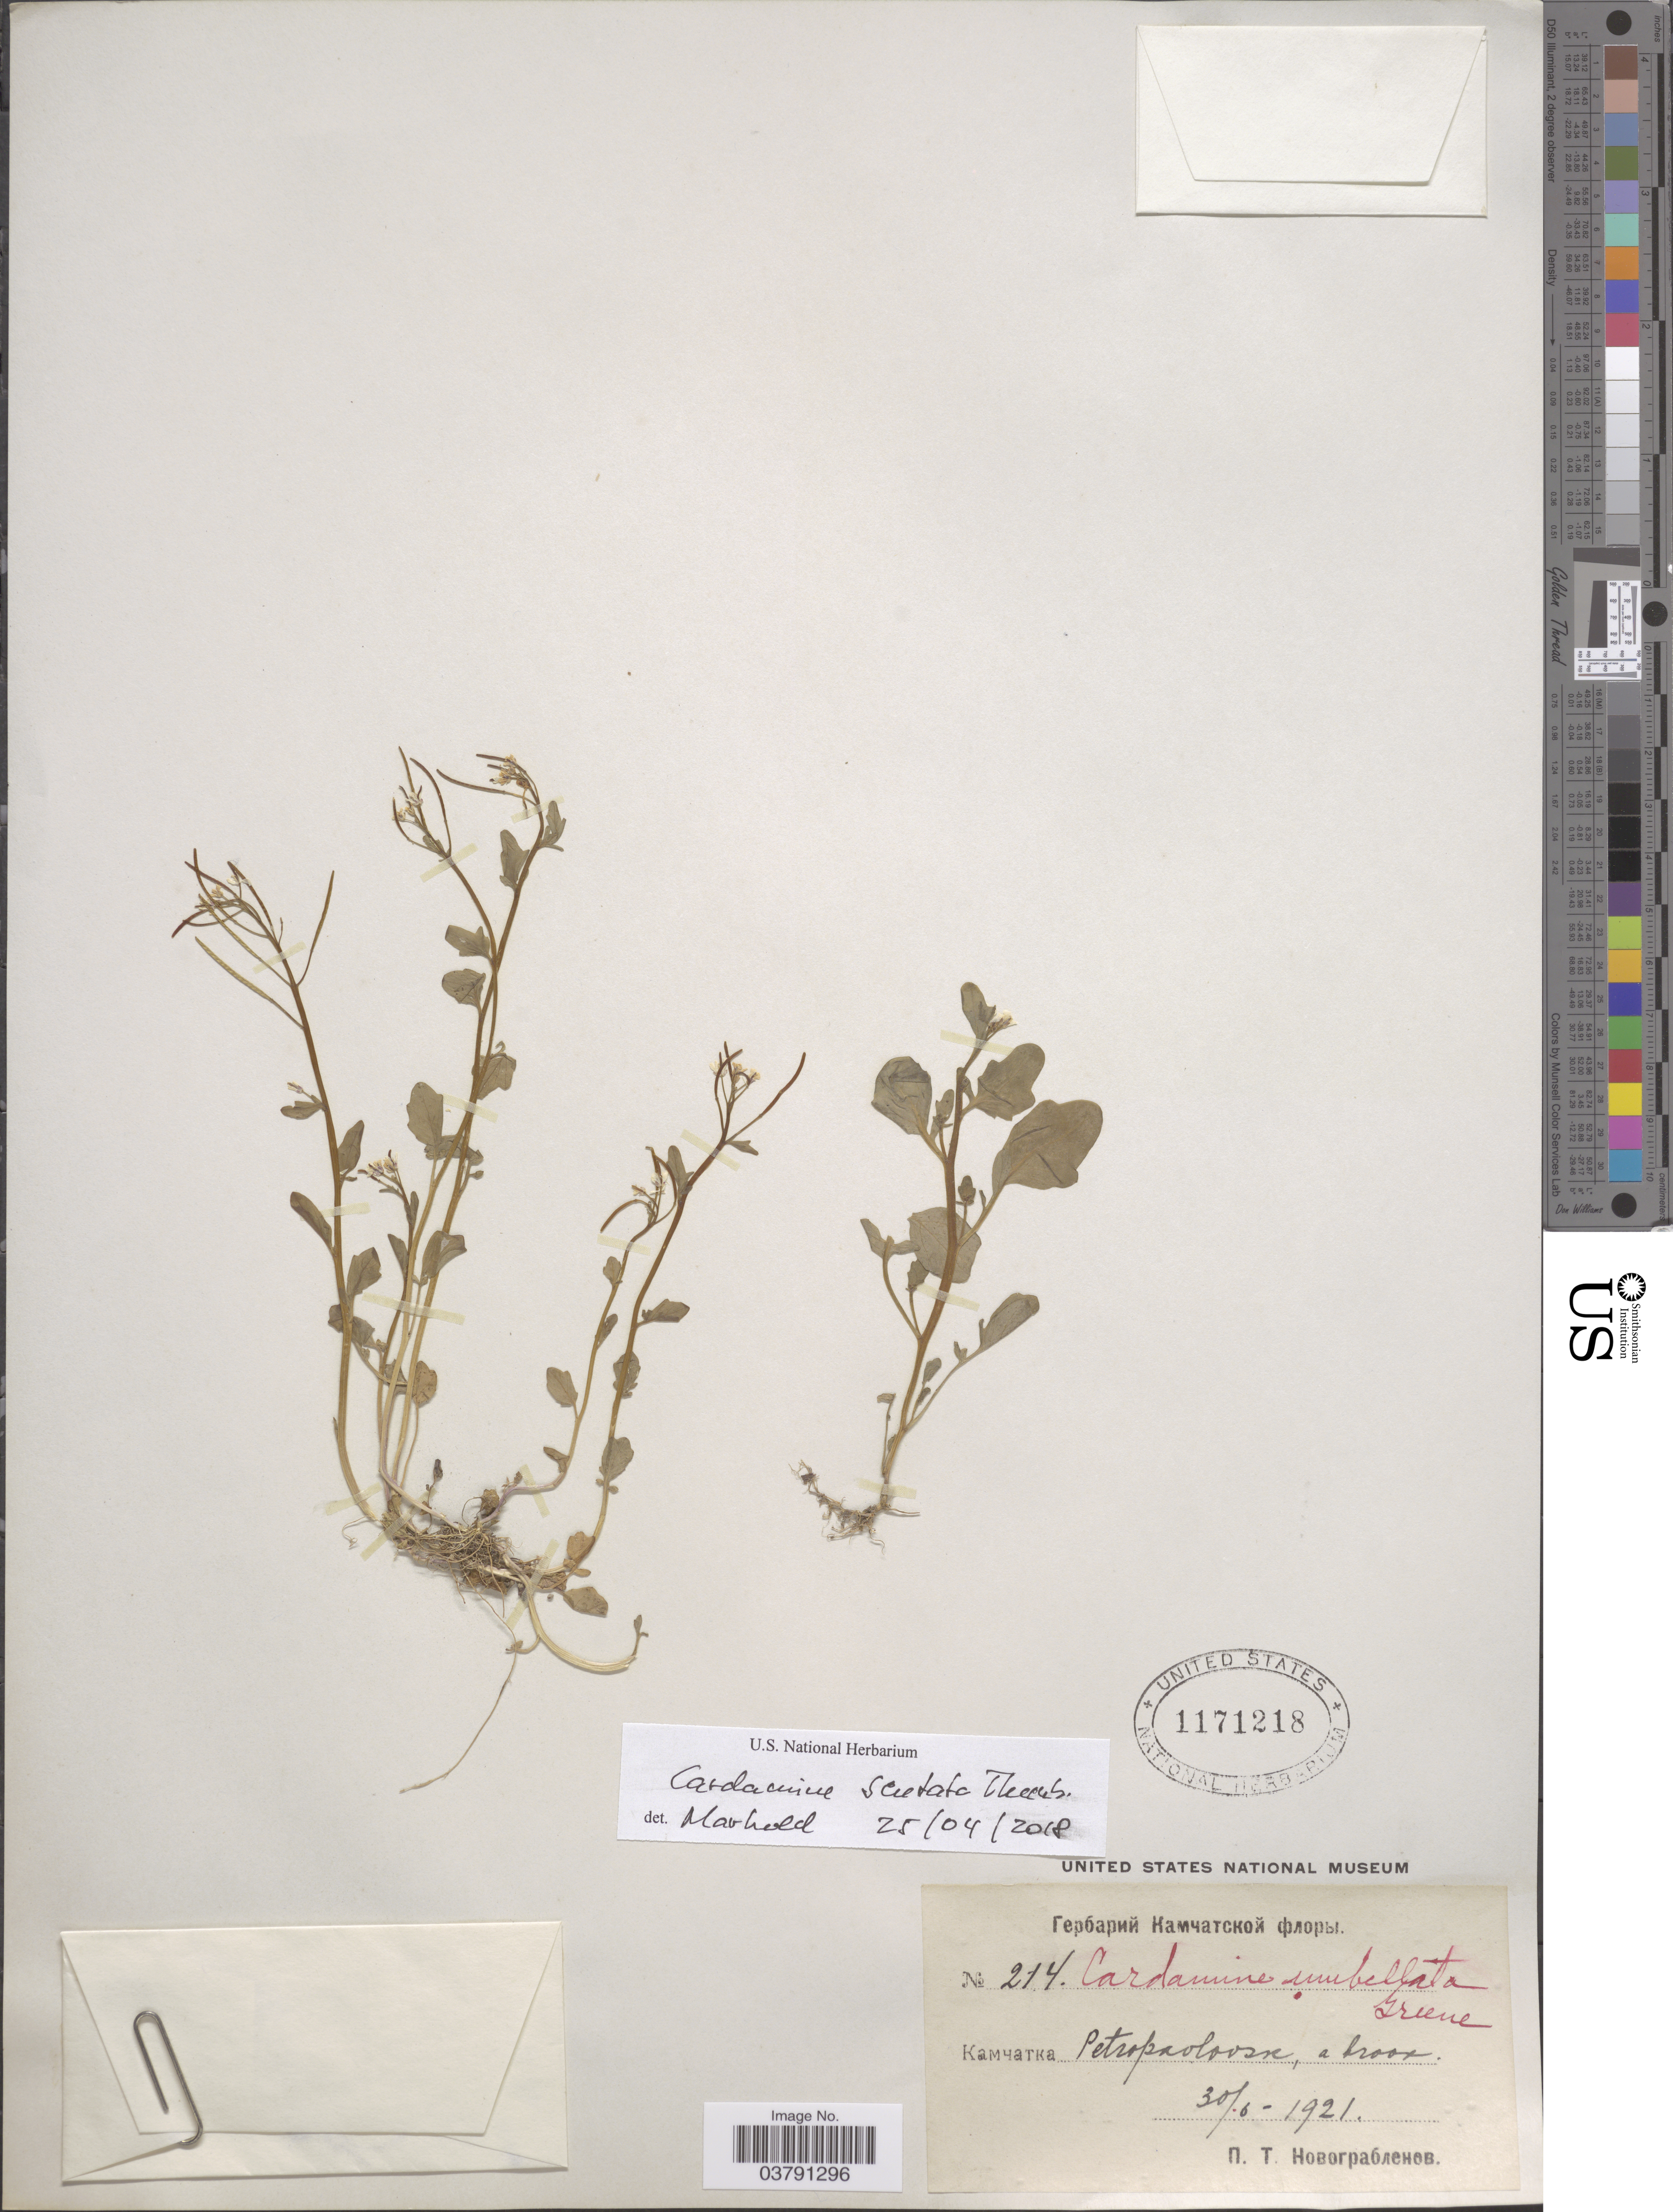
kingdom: Plantae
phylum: Tracheophyta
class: Magnoliopsida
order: Brassicales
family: Brassicaceae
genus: Cardamine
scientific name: Cardamine scutata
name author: Thunb.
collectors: P. Novograblenov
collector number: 214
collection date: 1921-06-30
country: Russian Federation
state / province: Kamchatka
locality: Petropavlovsk.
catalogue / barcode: US 1171218